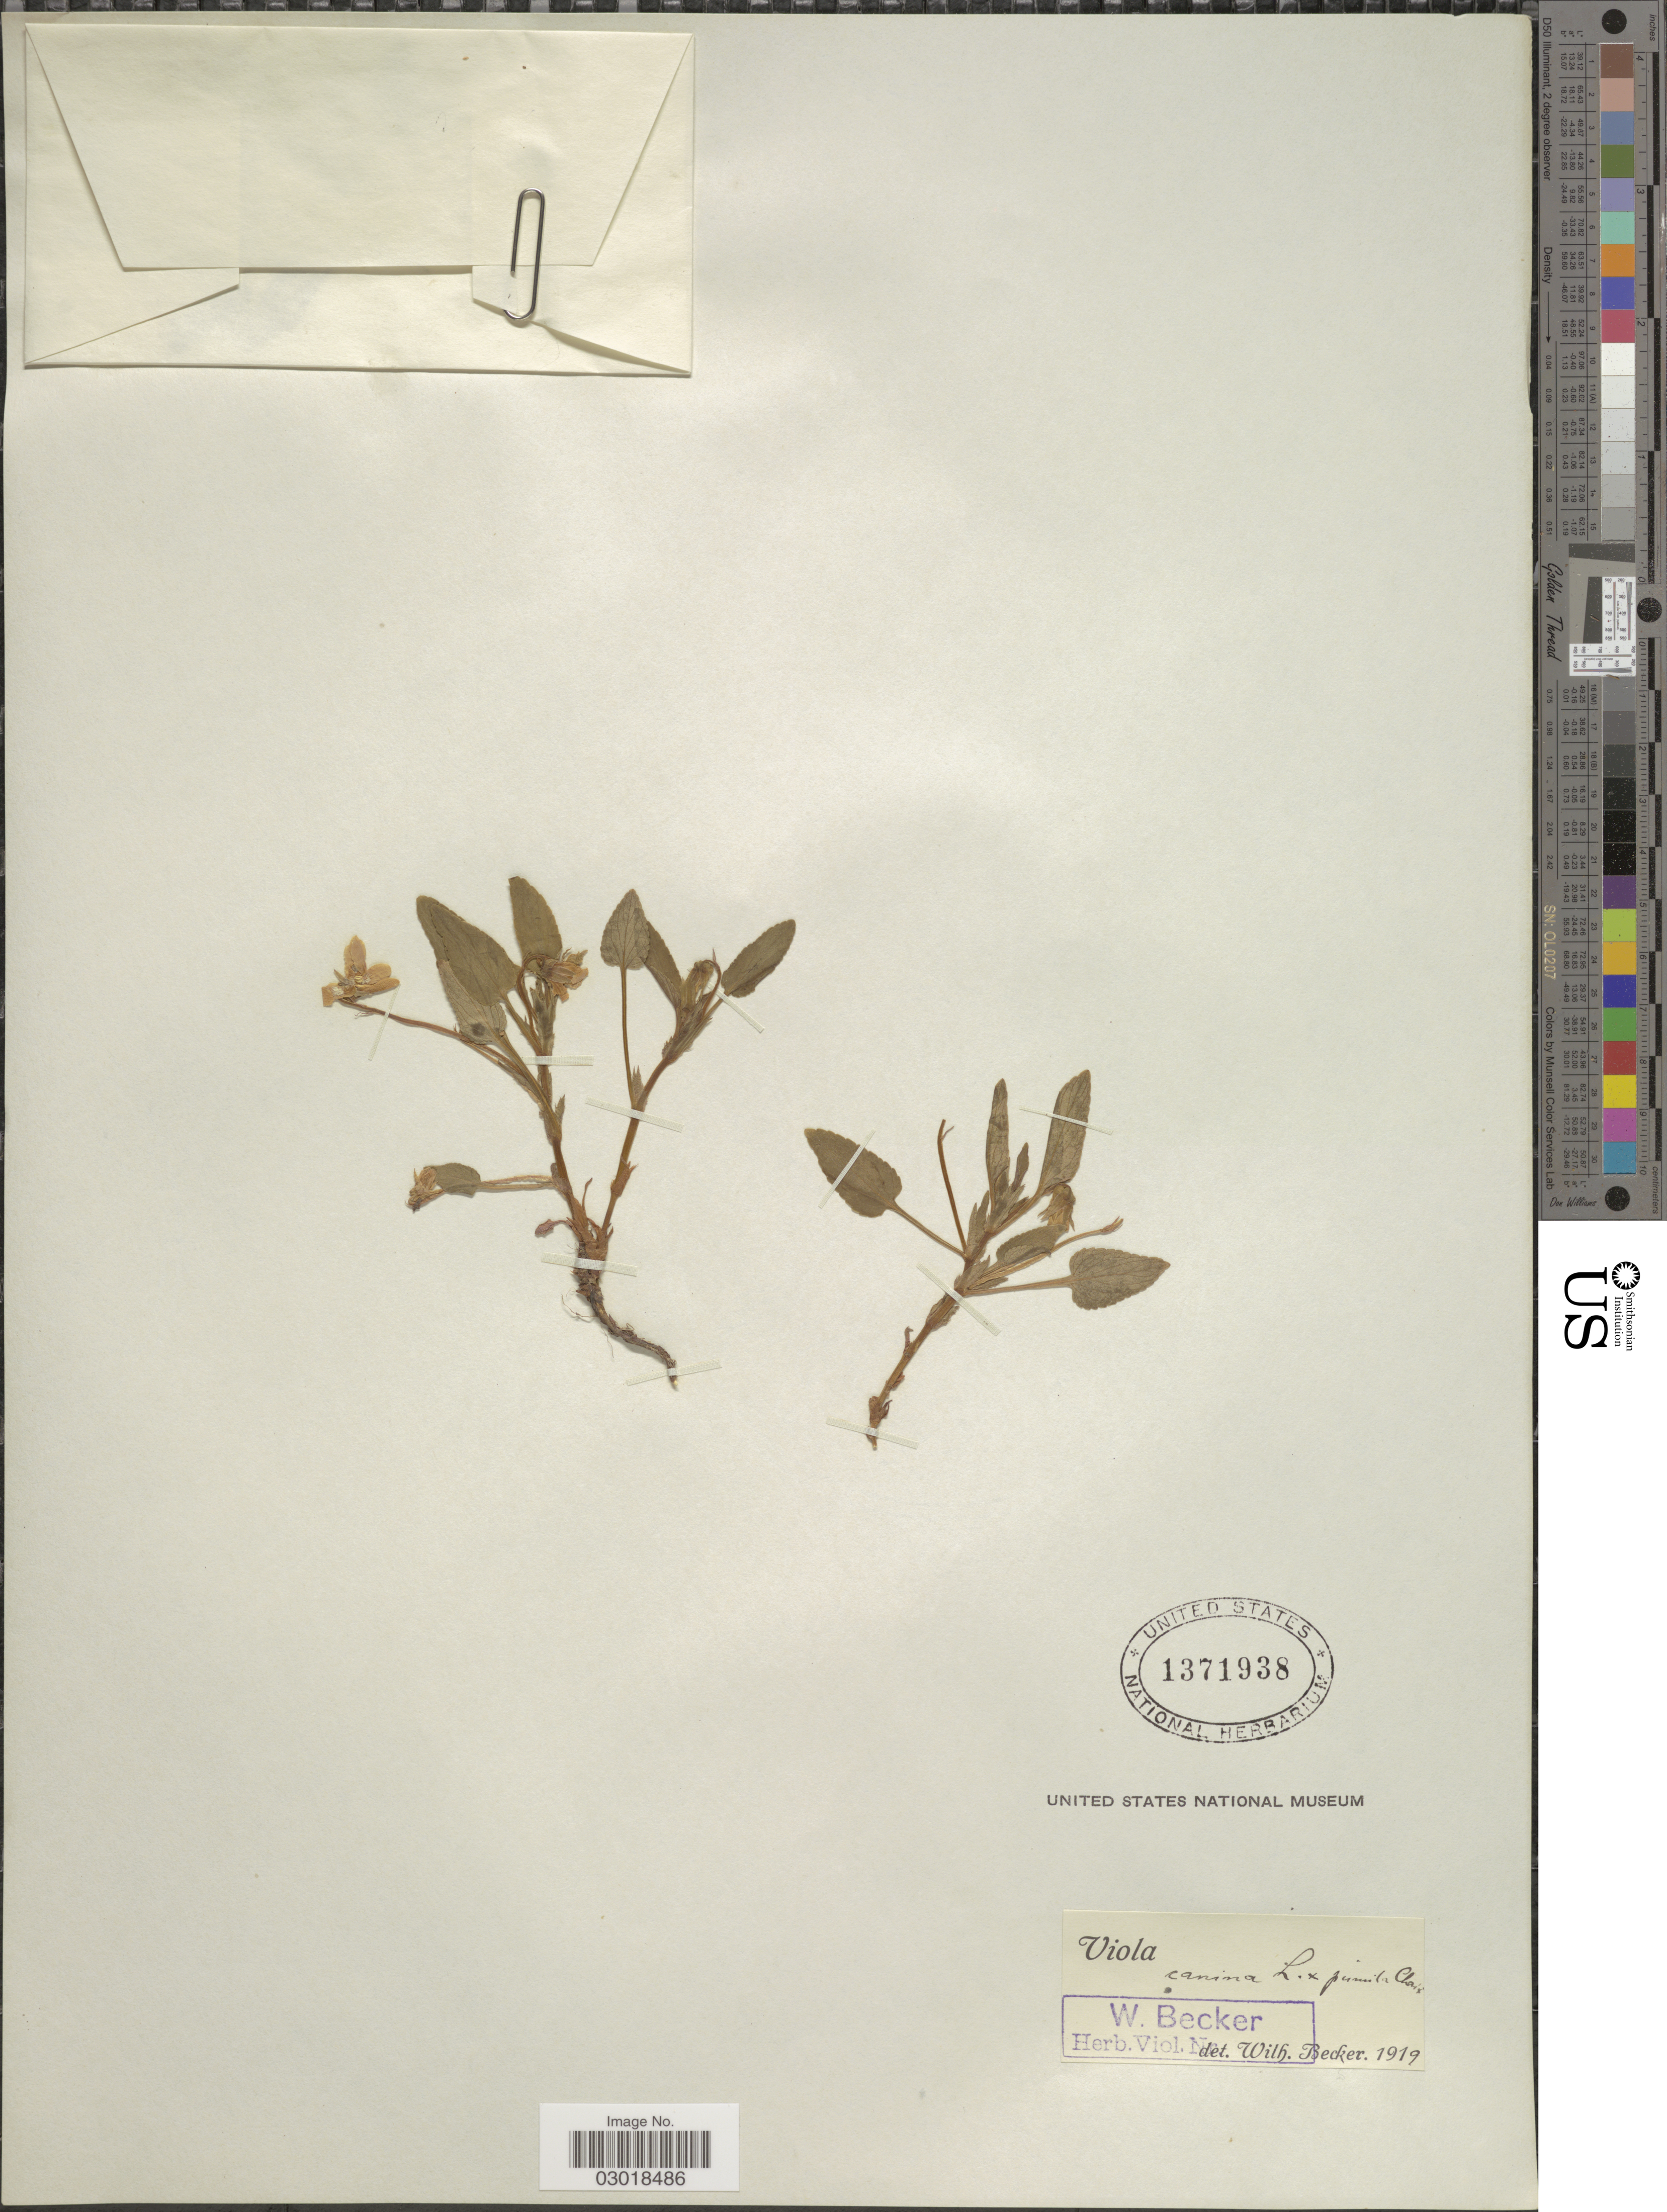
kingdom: Plantae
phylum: Tracheophyta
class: Magnoliopsida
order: Malpighiales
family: Violaceae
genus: Viola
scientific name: Viola canina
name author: L.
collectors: W. Becker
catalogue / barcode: US 1371938